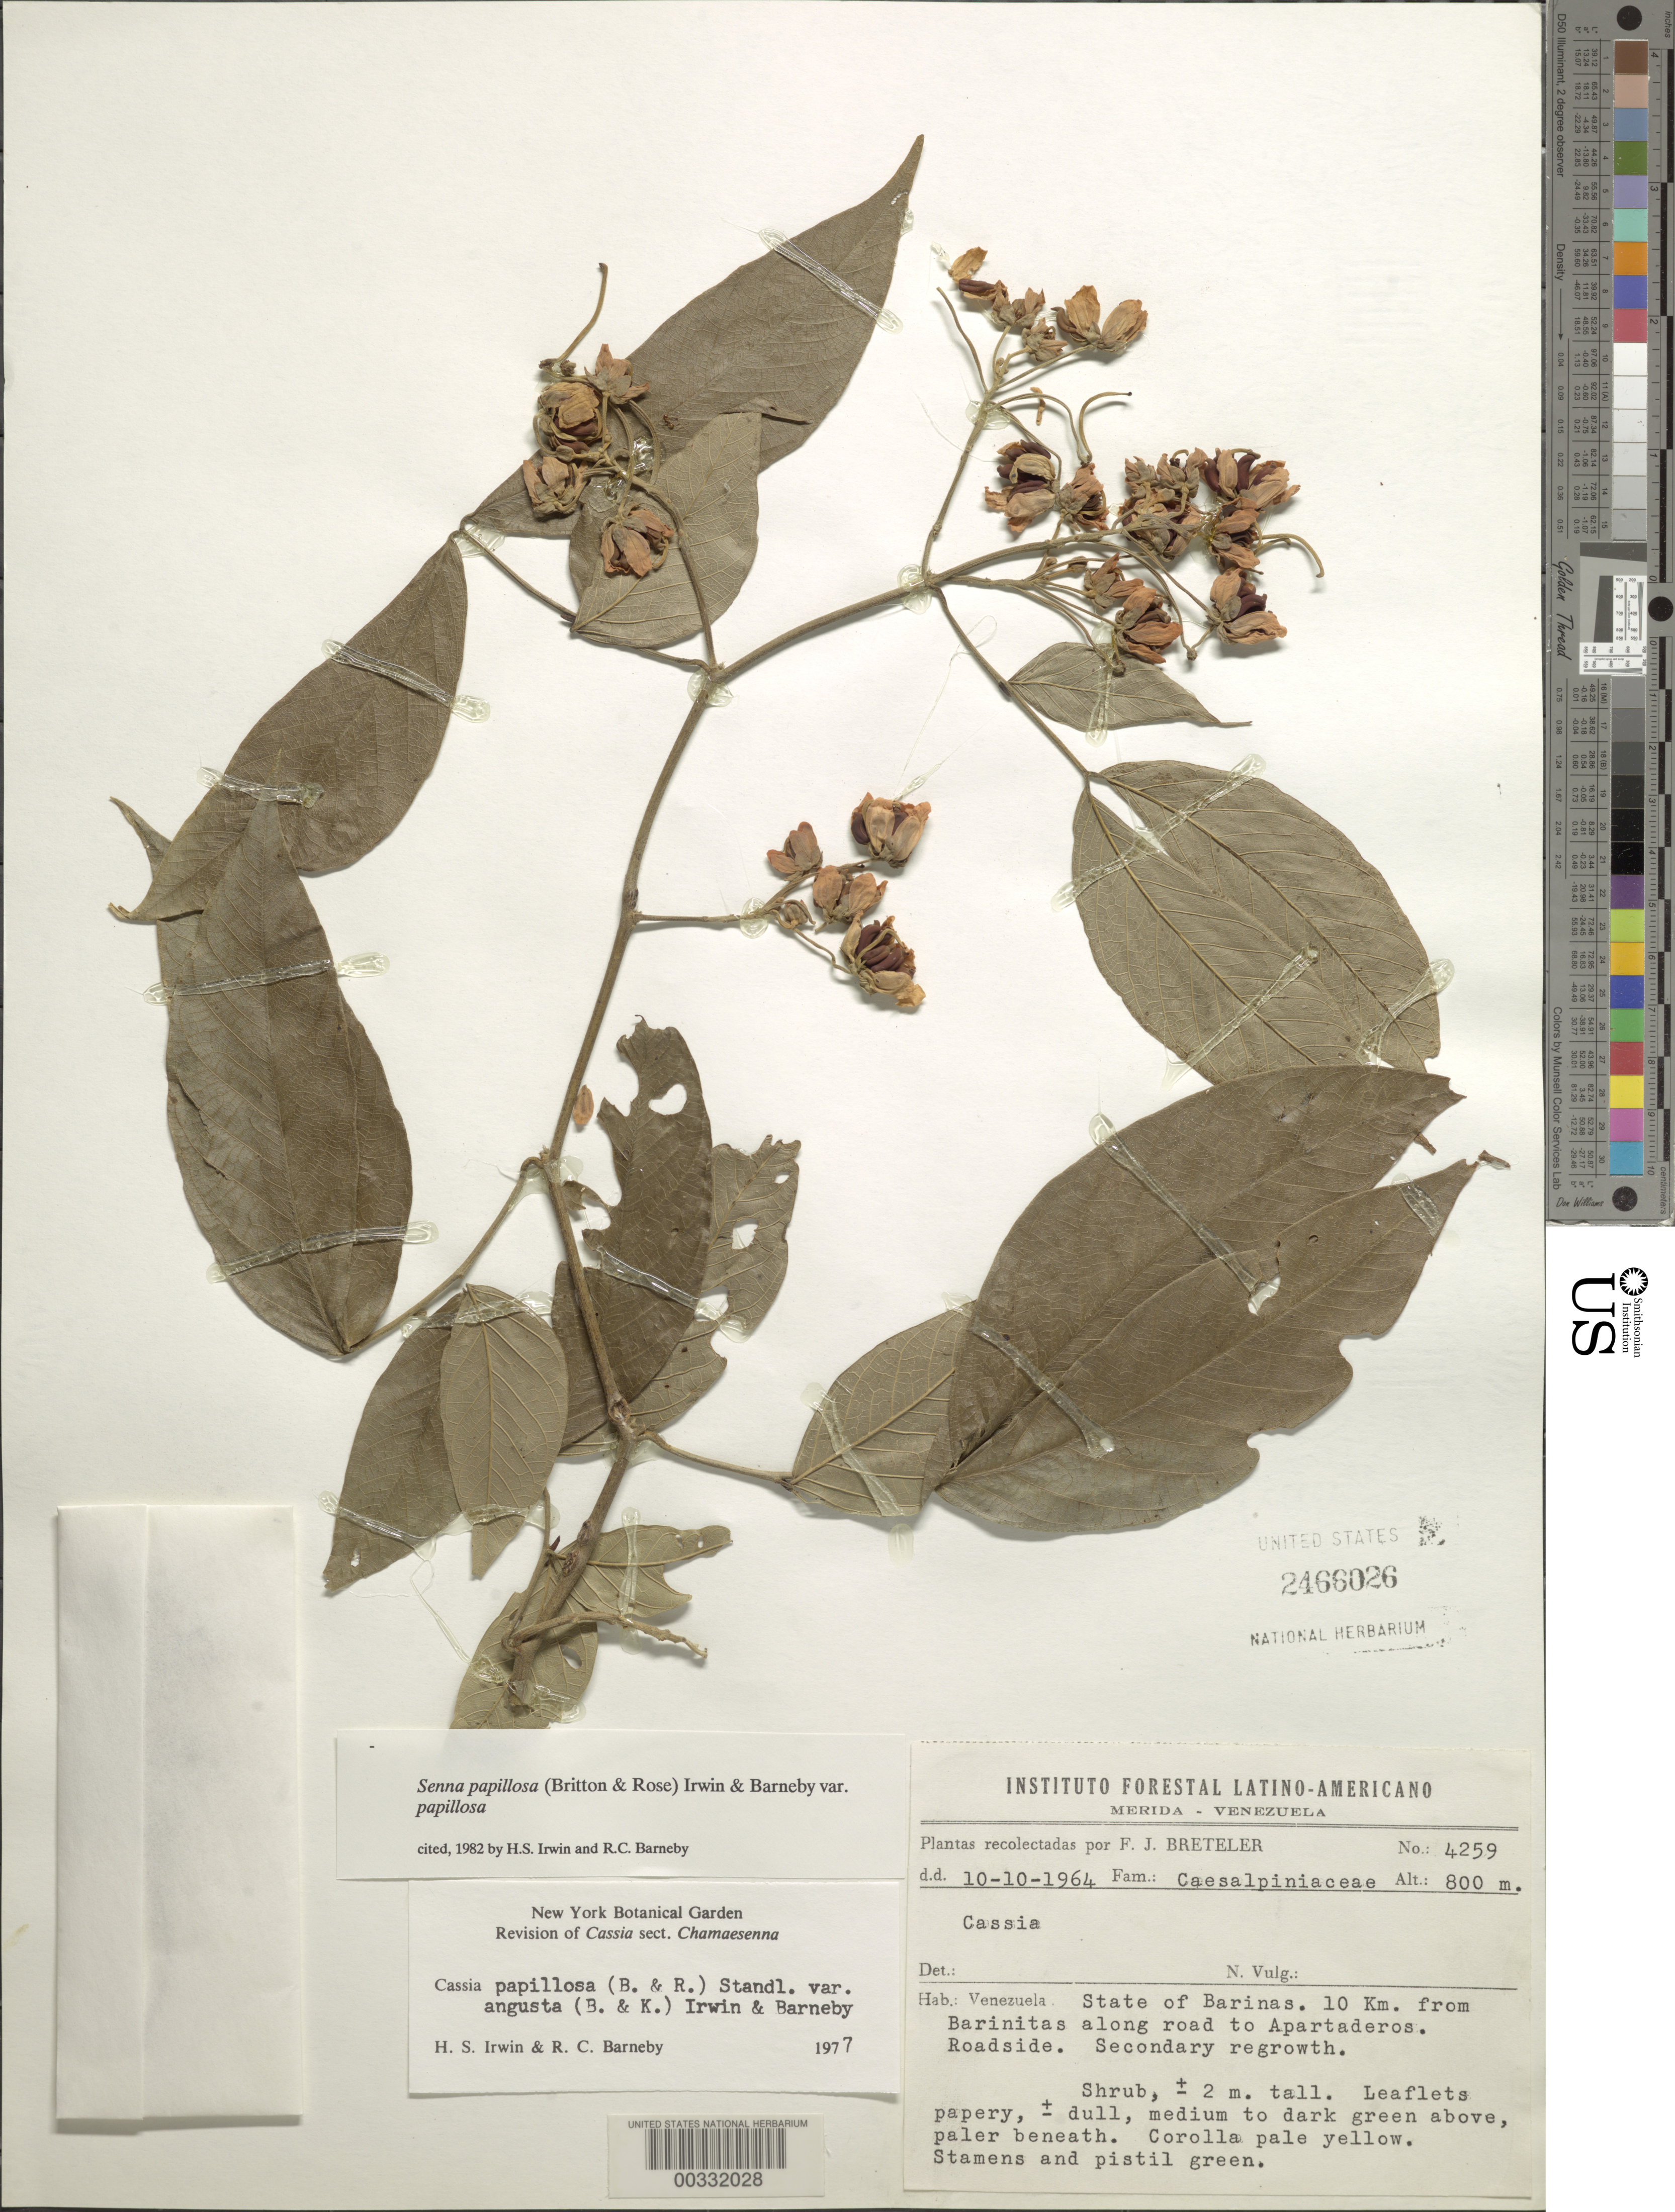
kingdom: Plantae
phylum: Tracheophyta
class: Magnoliopsida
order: Fabales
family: Fabaceae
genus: Senna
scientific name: Senna papillosa var. papillosa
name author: (Britton & Rose) H.S. Irwin & Barneby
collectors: F. J. Breteler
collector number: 4259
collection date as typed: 10 Oct 1964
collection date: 1964-10-10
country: Venezuela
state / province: Barinas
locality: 10 km from barinitas along road to apartaderos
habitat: Roadside; secondary regrowth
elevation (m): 800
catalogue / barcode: US 2466026